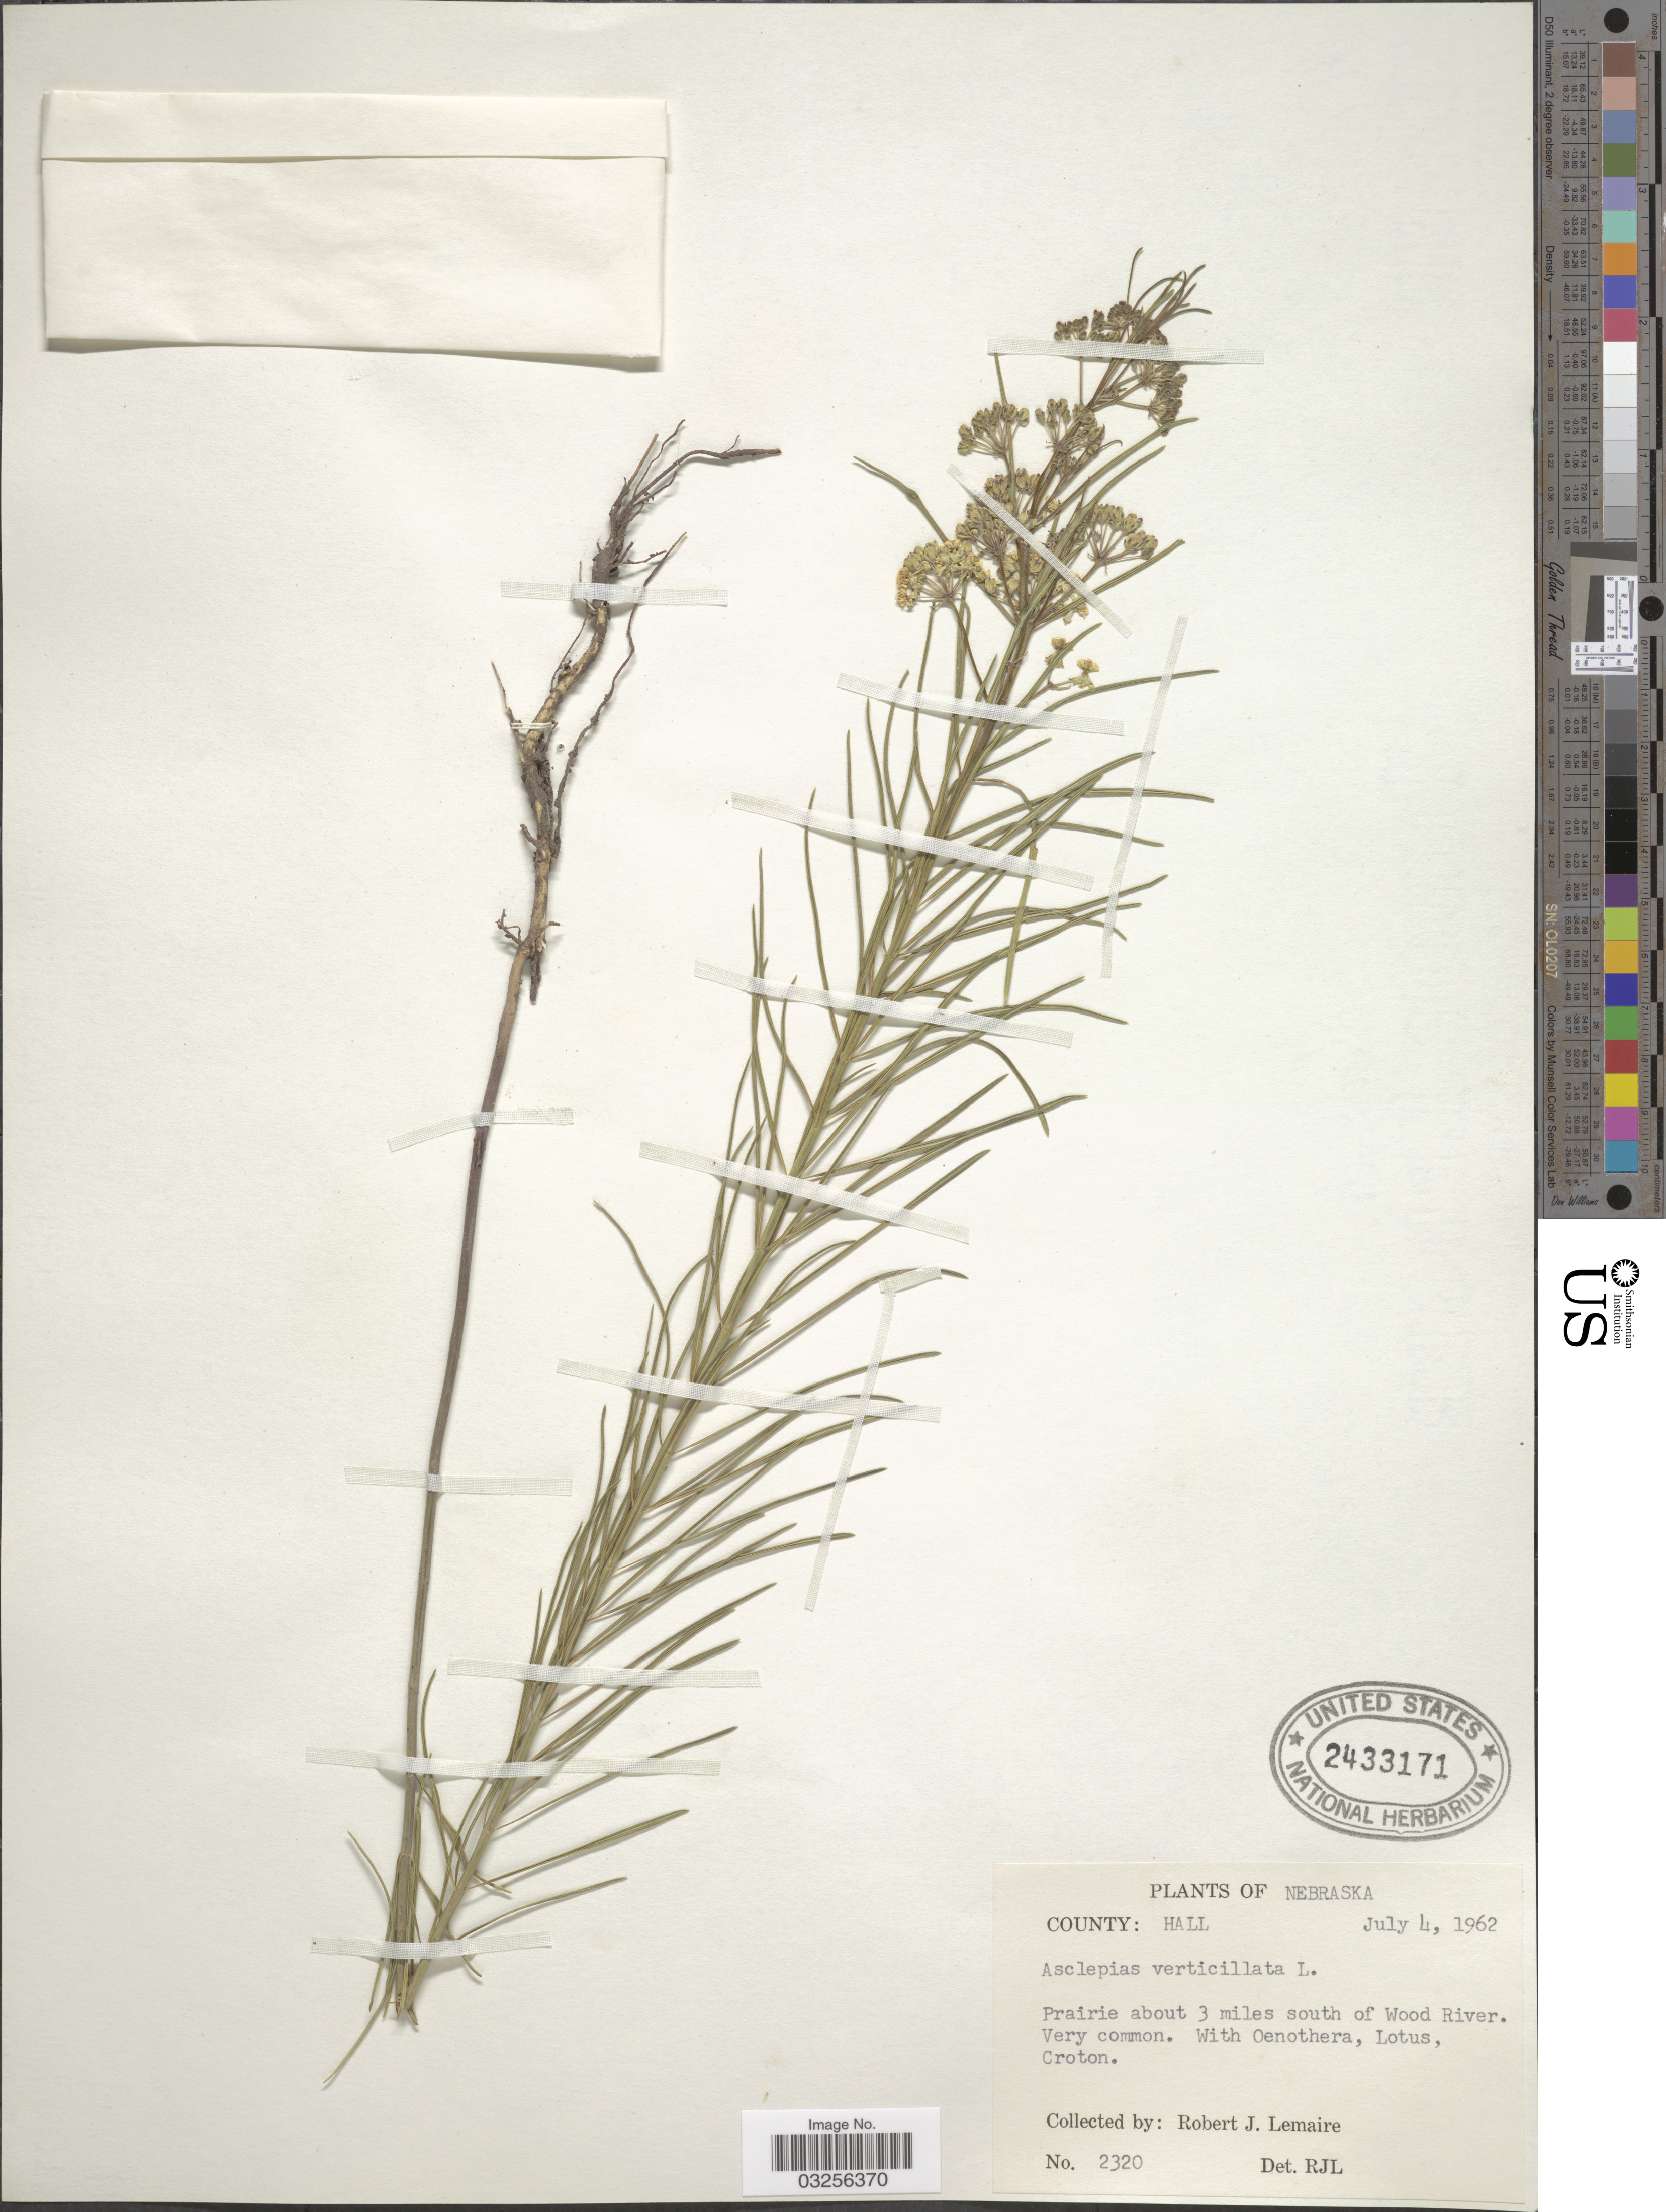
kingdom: Plantae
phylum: Tracheophyta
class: Magnoliopsida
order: Gentianales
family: Apocynaceae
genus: Asclepias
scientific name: Asclepias verticillata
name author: L.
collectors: R. J. Lemaire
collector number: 2320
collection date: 1962-07-04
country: United States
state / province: Nebraska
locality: County: Hall. Prairie about 3 miles south of Wood River.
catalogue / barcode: US 2433171